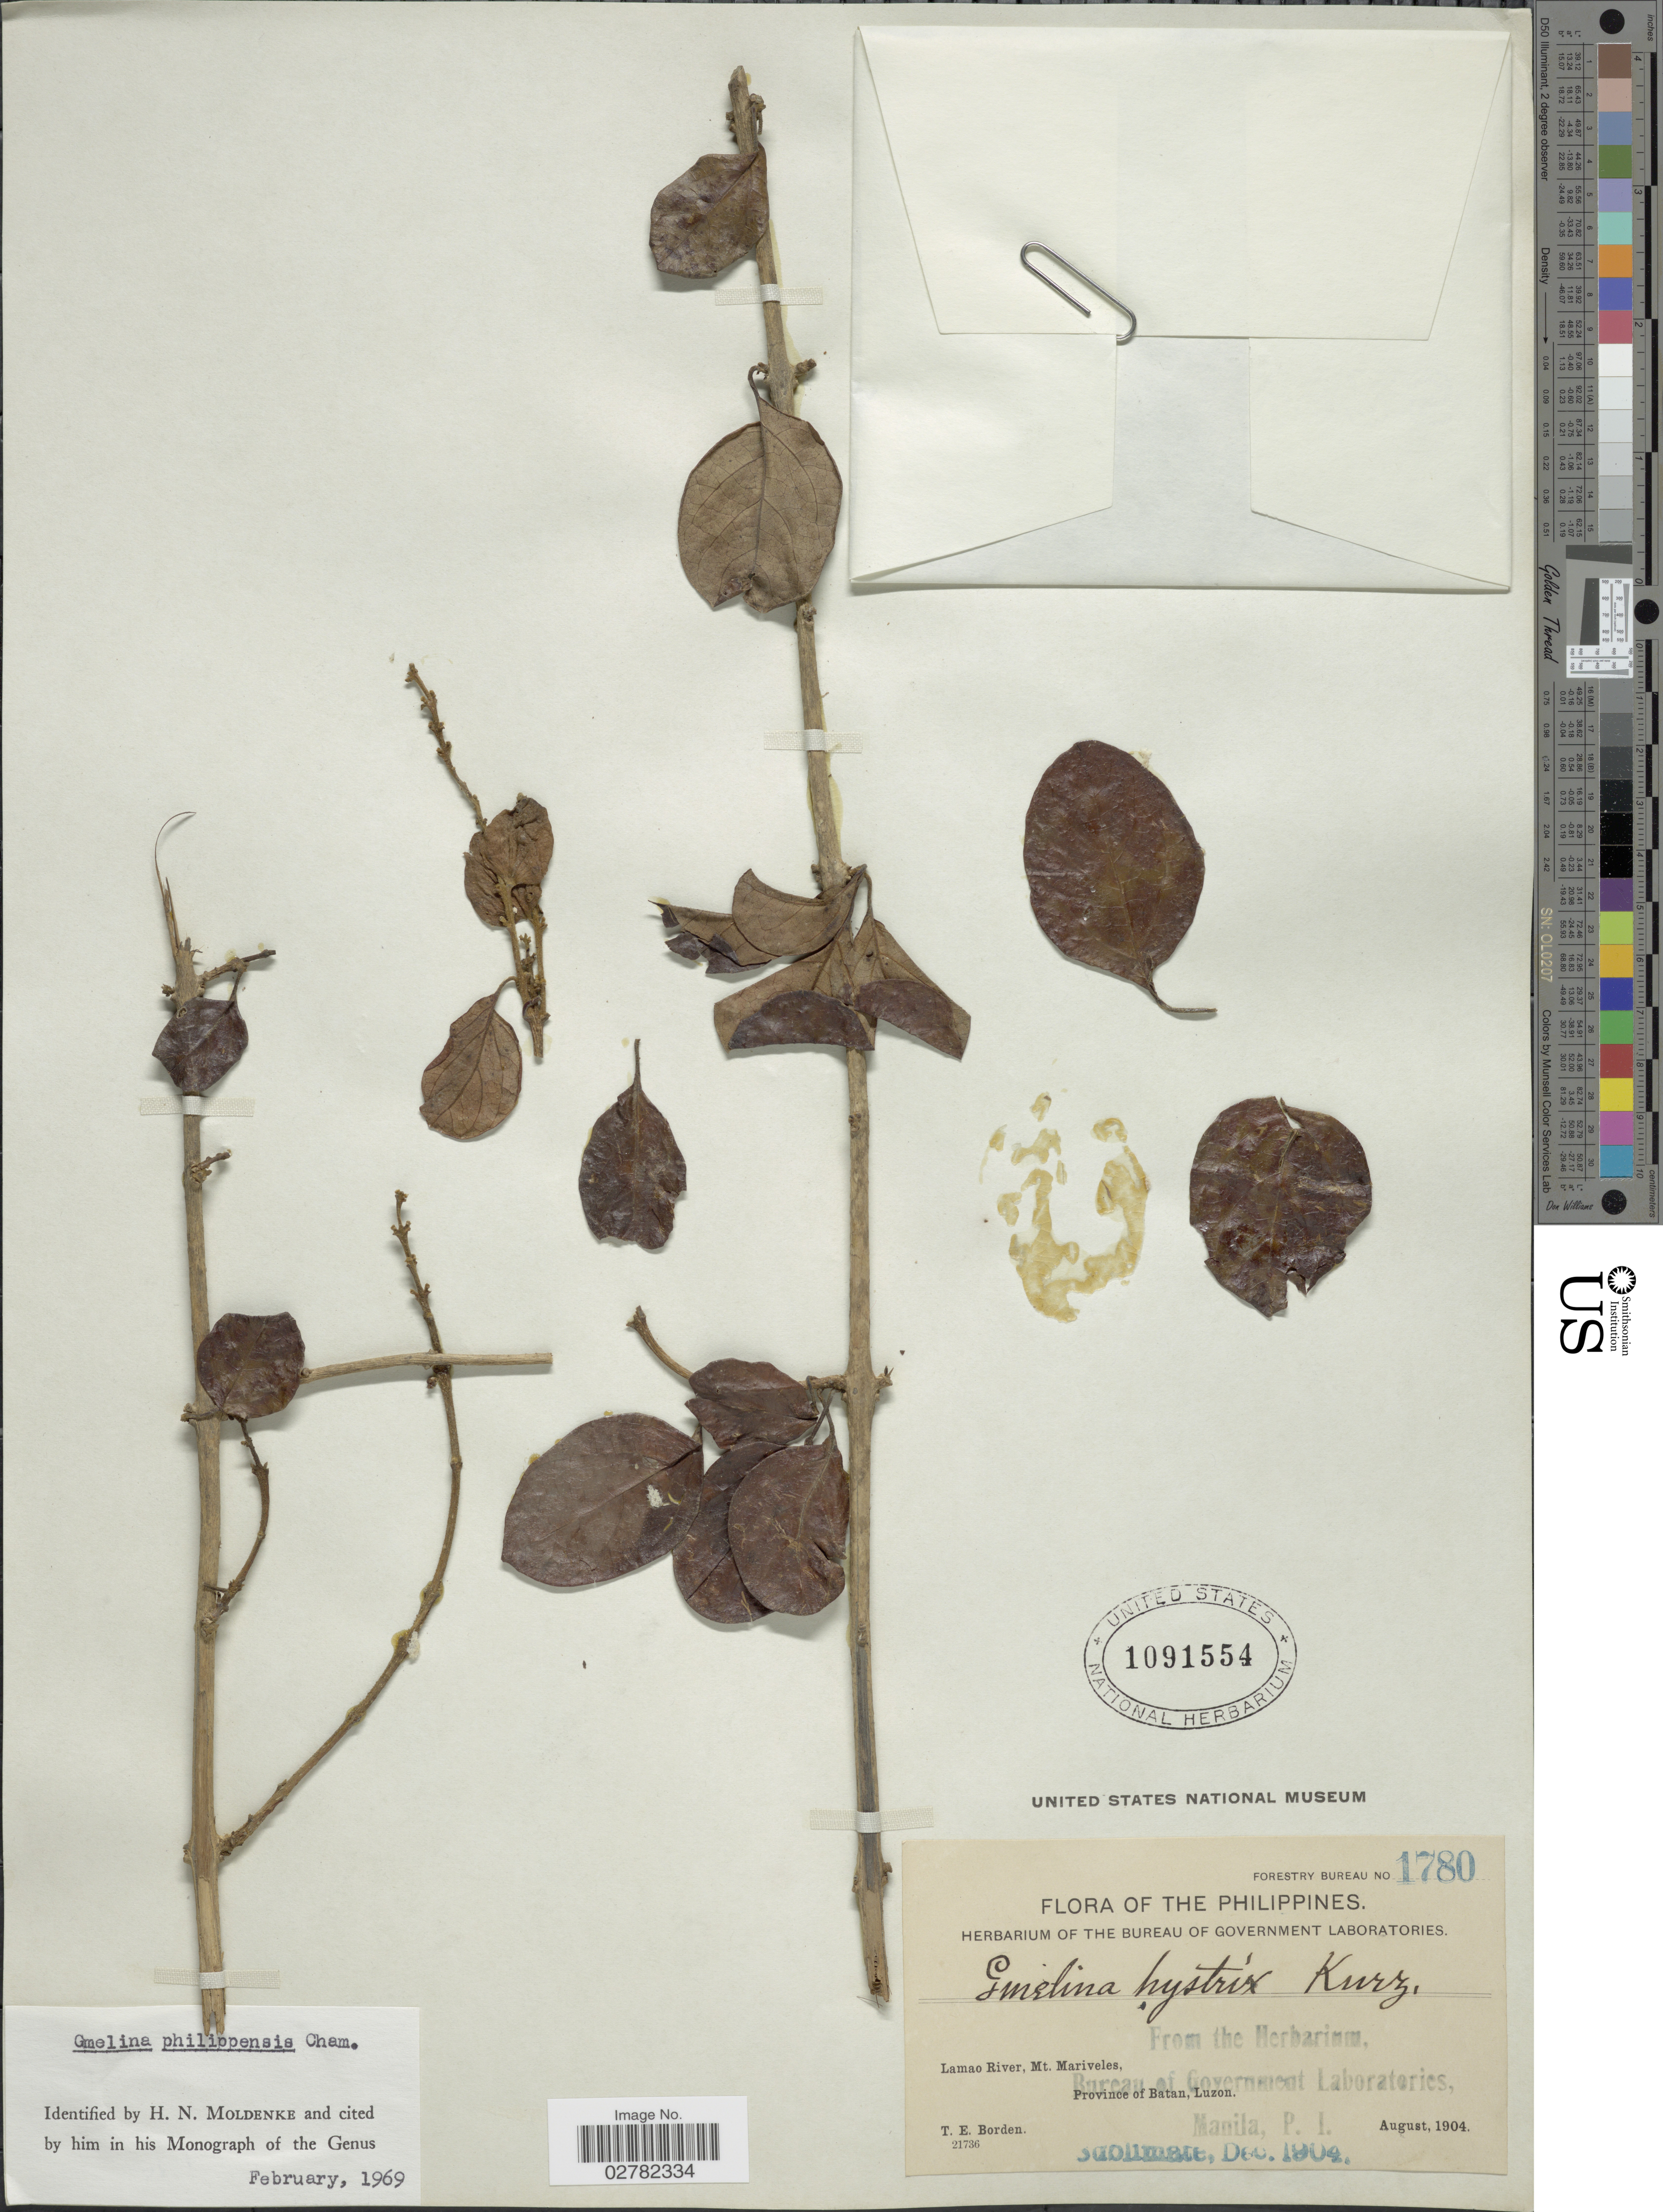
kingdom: Plantae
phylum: Tracheophyta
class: Magnoliopsida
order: Lamiales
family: Lamiaceae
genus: Gmelina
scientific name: Gmelina philippinensis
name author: Cham.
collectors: T. E. Borden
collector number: Forestry Bureau 1780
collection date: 1904-08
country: Philippines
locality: Lamao River, Mt. Mariveles, Province of Batan, Luzon.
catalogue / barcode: US 1091554